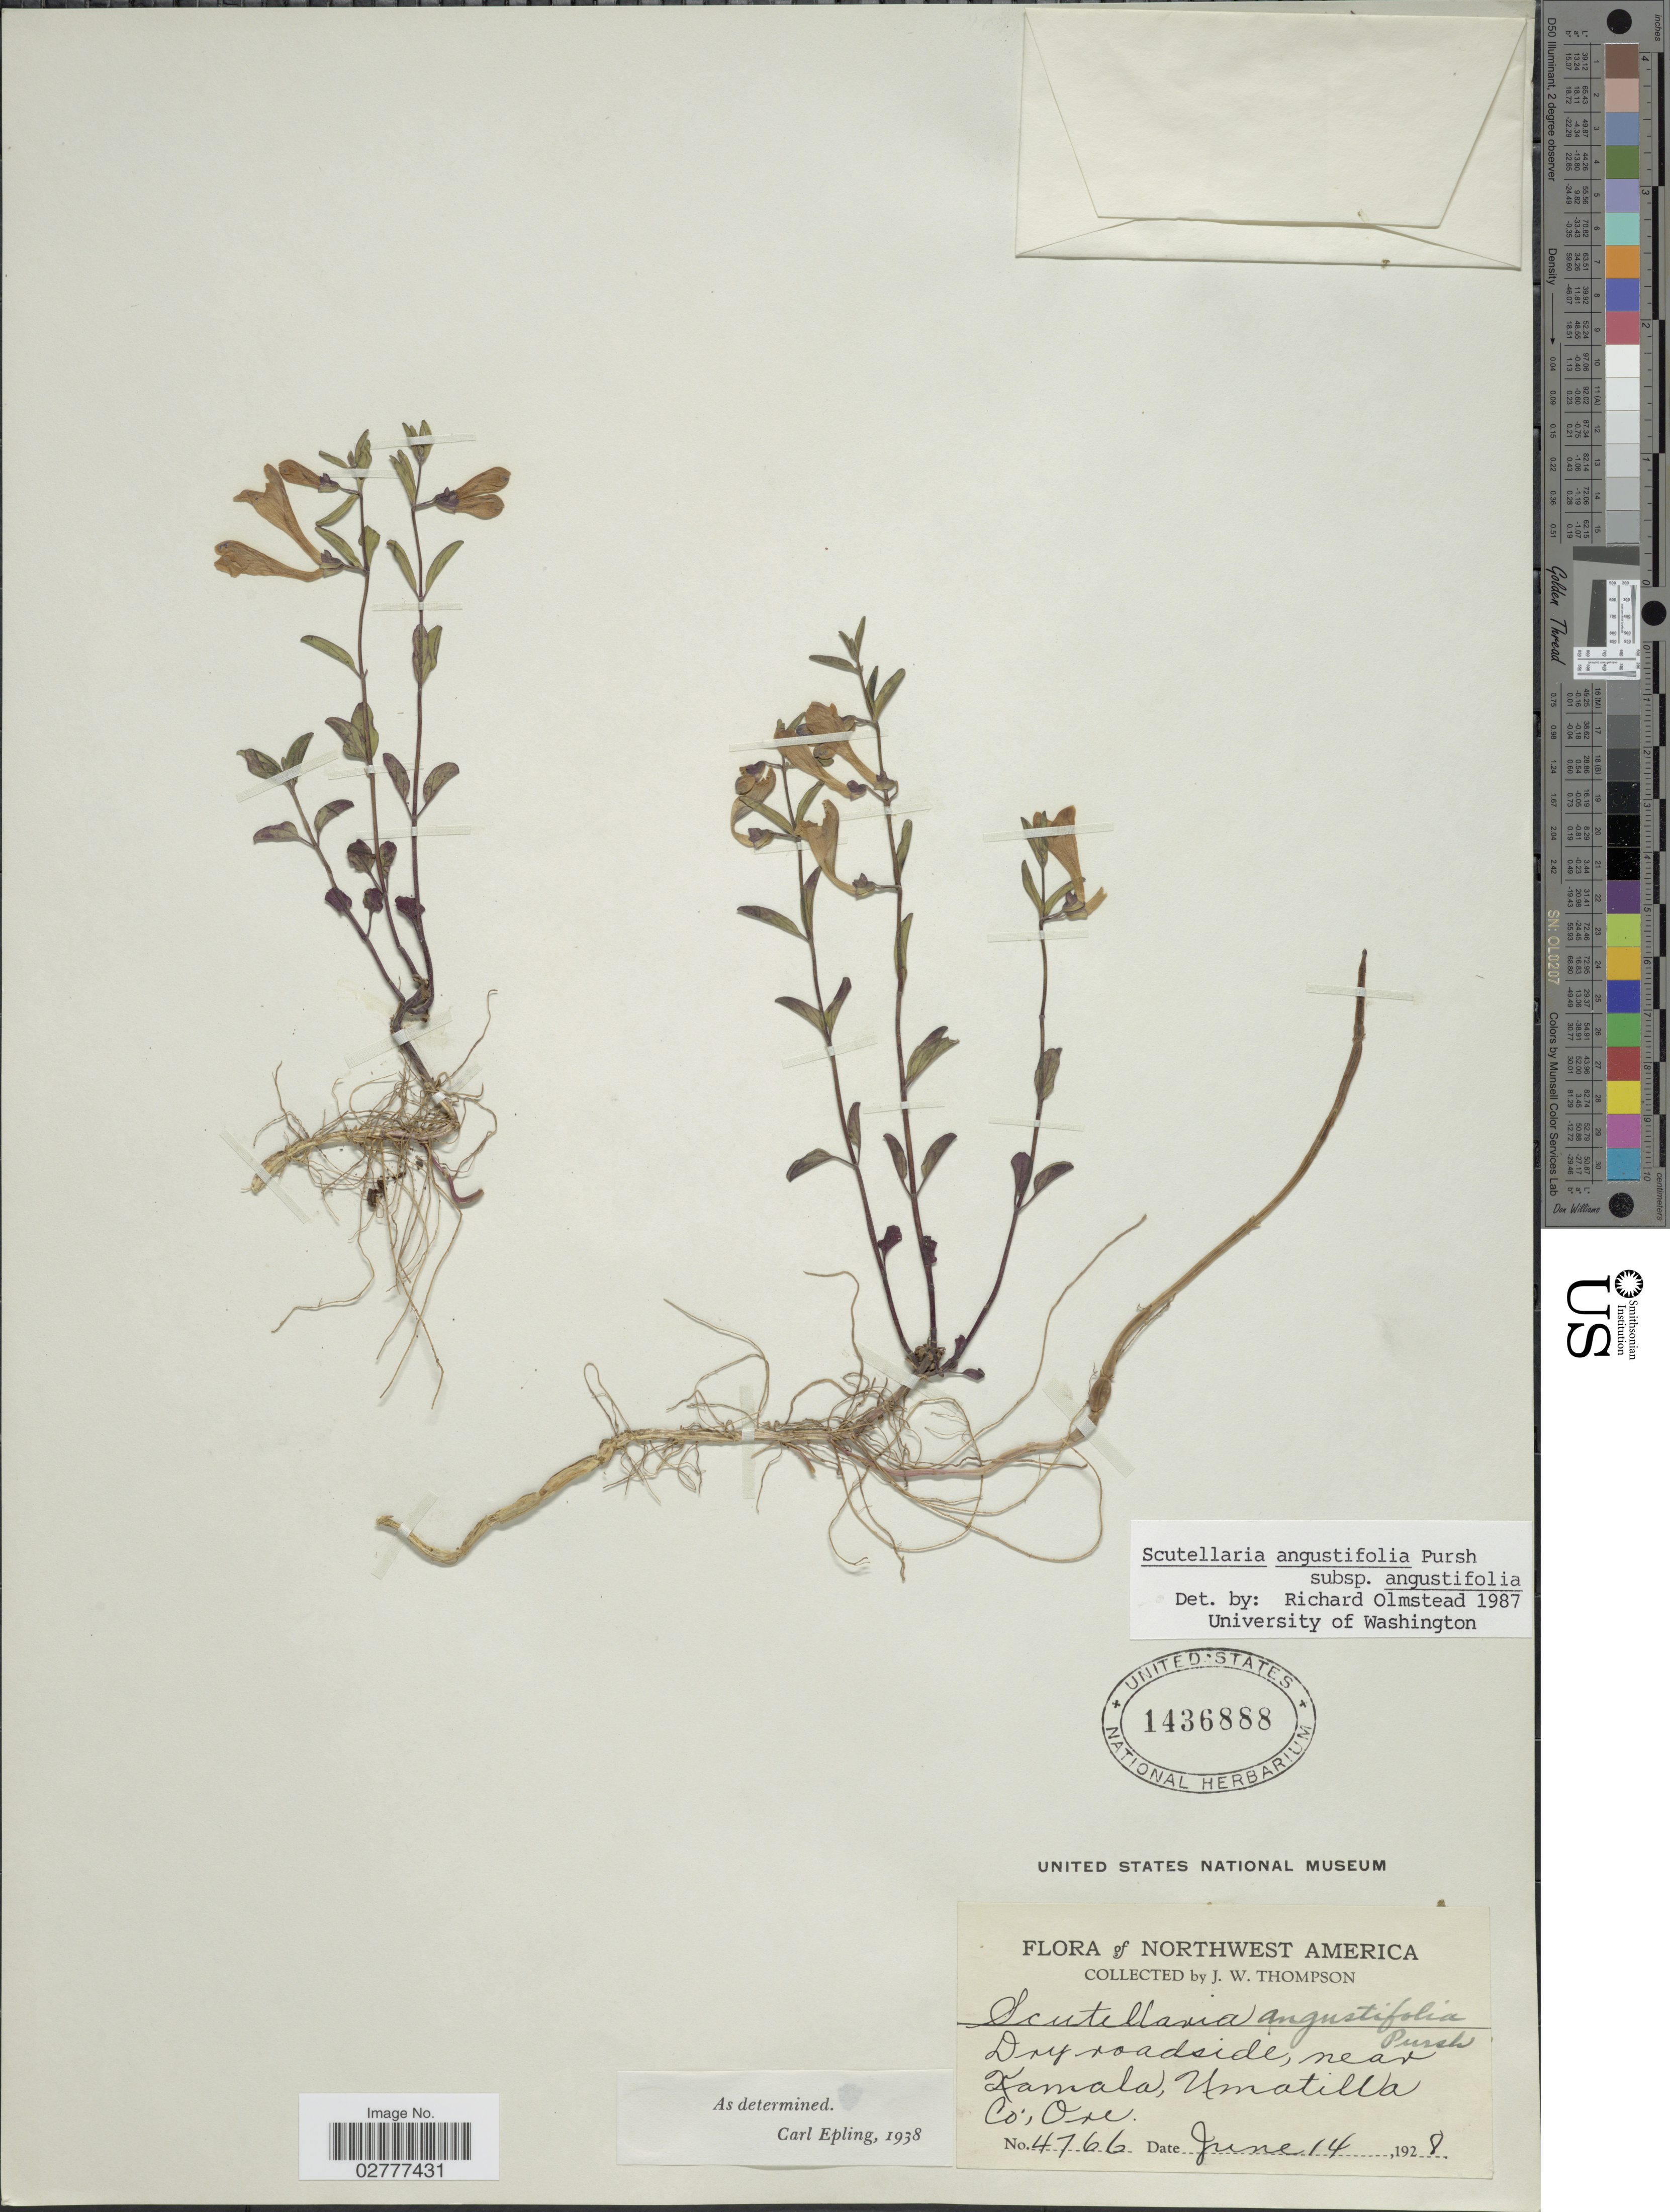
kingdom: Plantae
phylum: Tracheophyta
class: Magnoliopsida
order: Lamiales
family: Lamiaceae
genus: Scutellaria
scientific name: Scutellaria angustifolia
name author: Pursh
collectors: J. W. Thompson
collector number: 4766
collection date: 1928-06-14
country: United States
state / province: Oregon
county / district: Umatilla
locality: Kamala, Umatilla Co. Northwest America.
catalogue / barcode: US 1436888